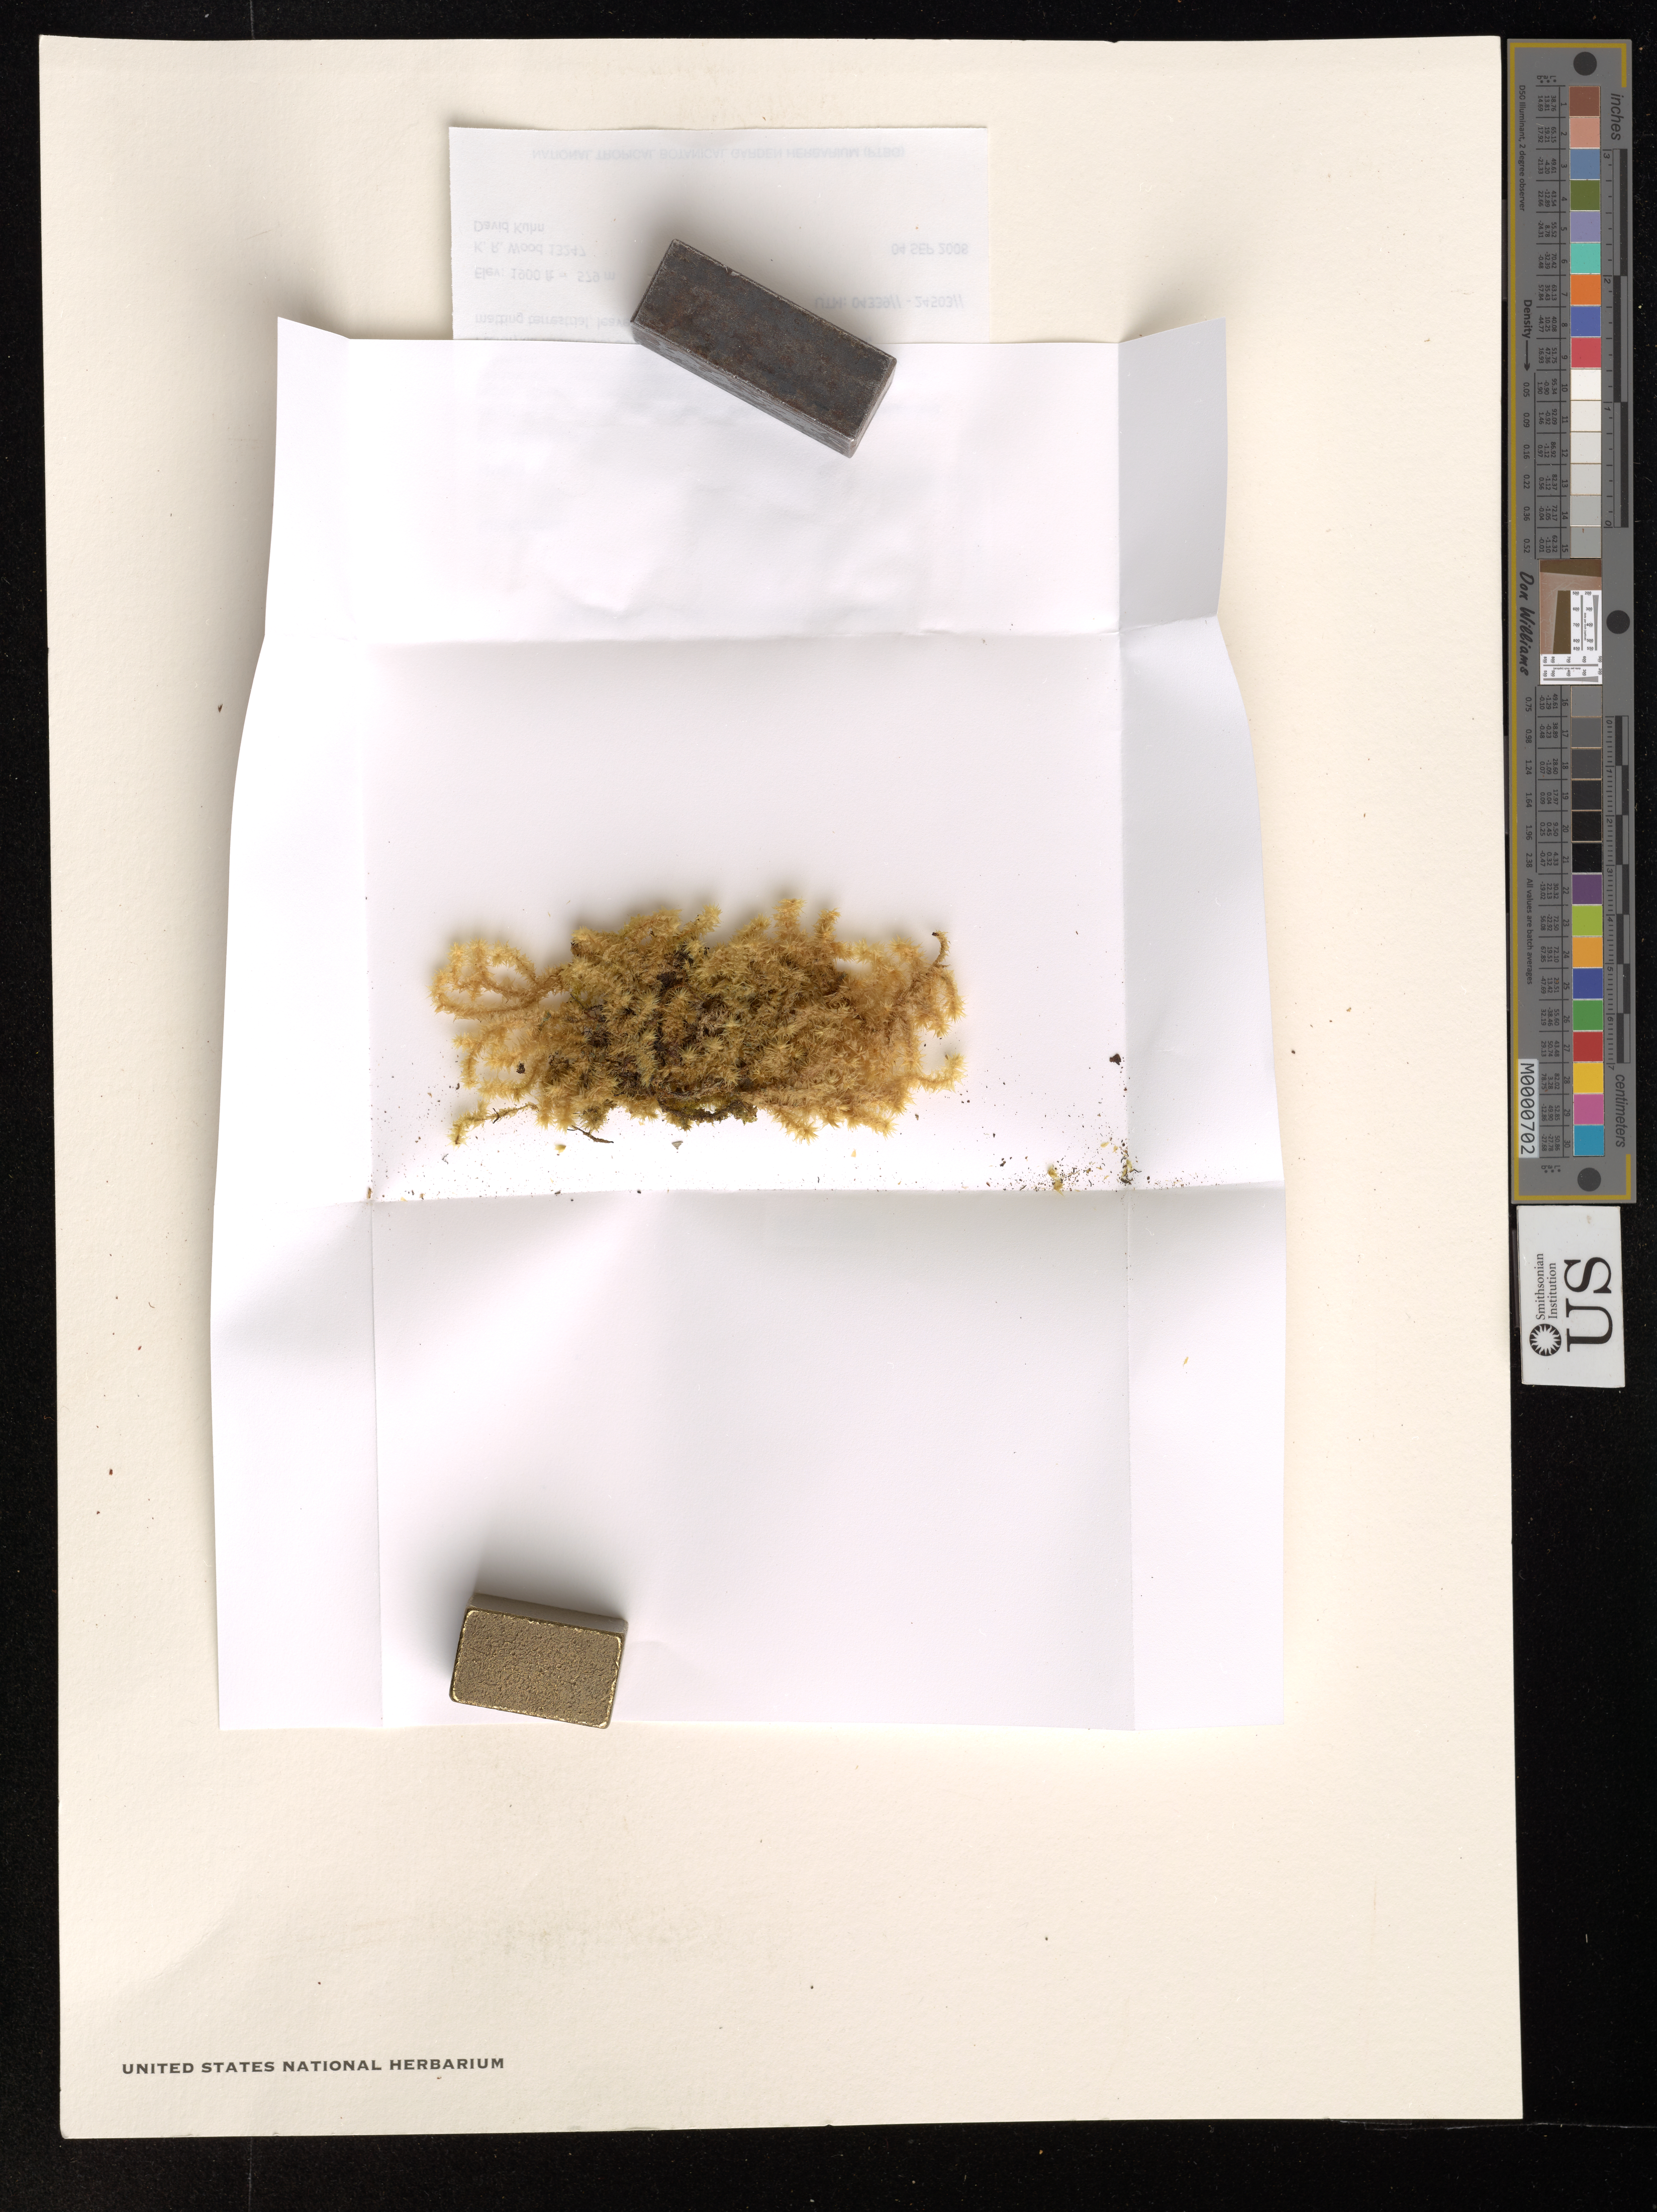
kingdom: Plantae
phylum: Bryophyta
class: Bryopsida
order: Hypnales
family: Meteoriaceae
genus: Aerobryopsis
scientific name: Aerobryopsis subdivergens var. scariosa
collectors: K. R. Wood & D. Kuhn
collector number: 13247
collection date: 2008-09-04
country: United States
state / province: Hawaii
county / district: Kauai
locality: Hawaiian Islands. Kauai. *Kalalau Valley, below Kahuamaa Flat (western ridge), Pohakulele region. UTM: 04339// - 24503//.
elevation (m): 579